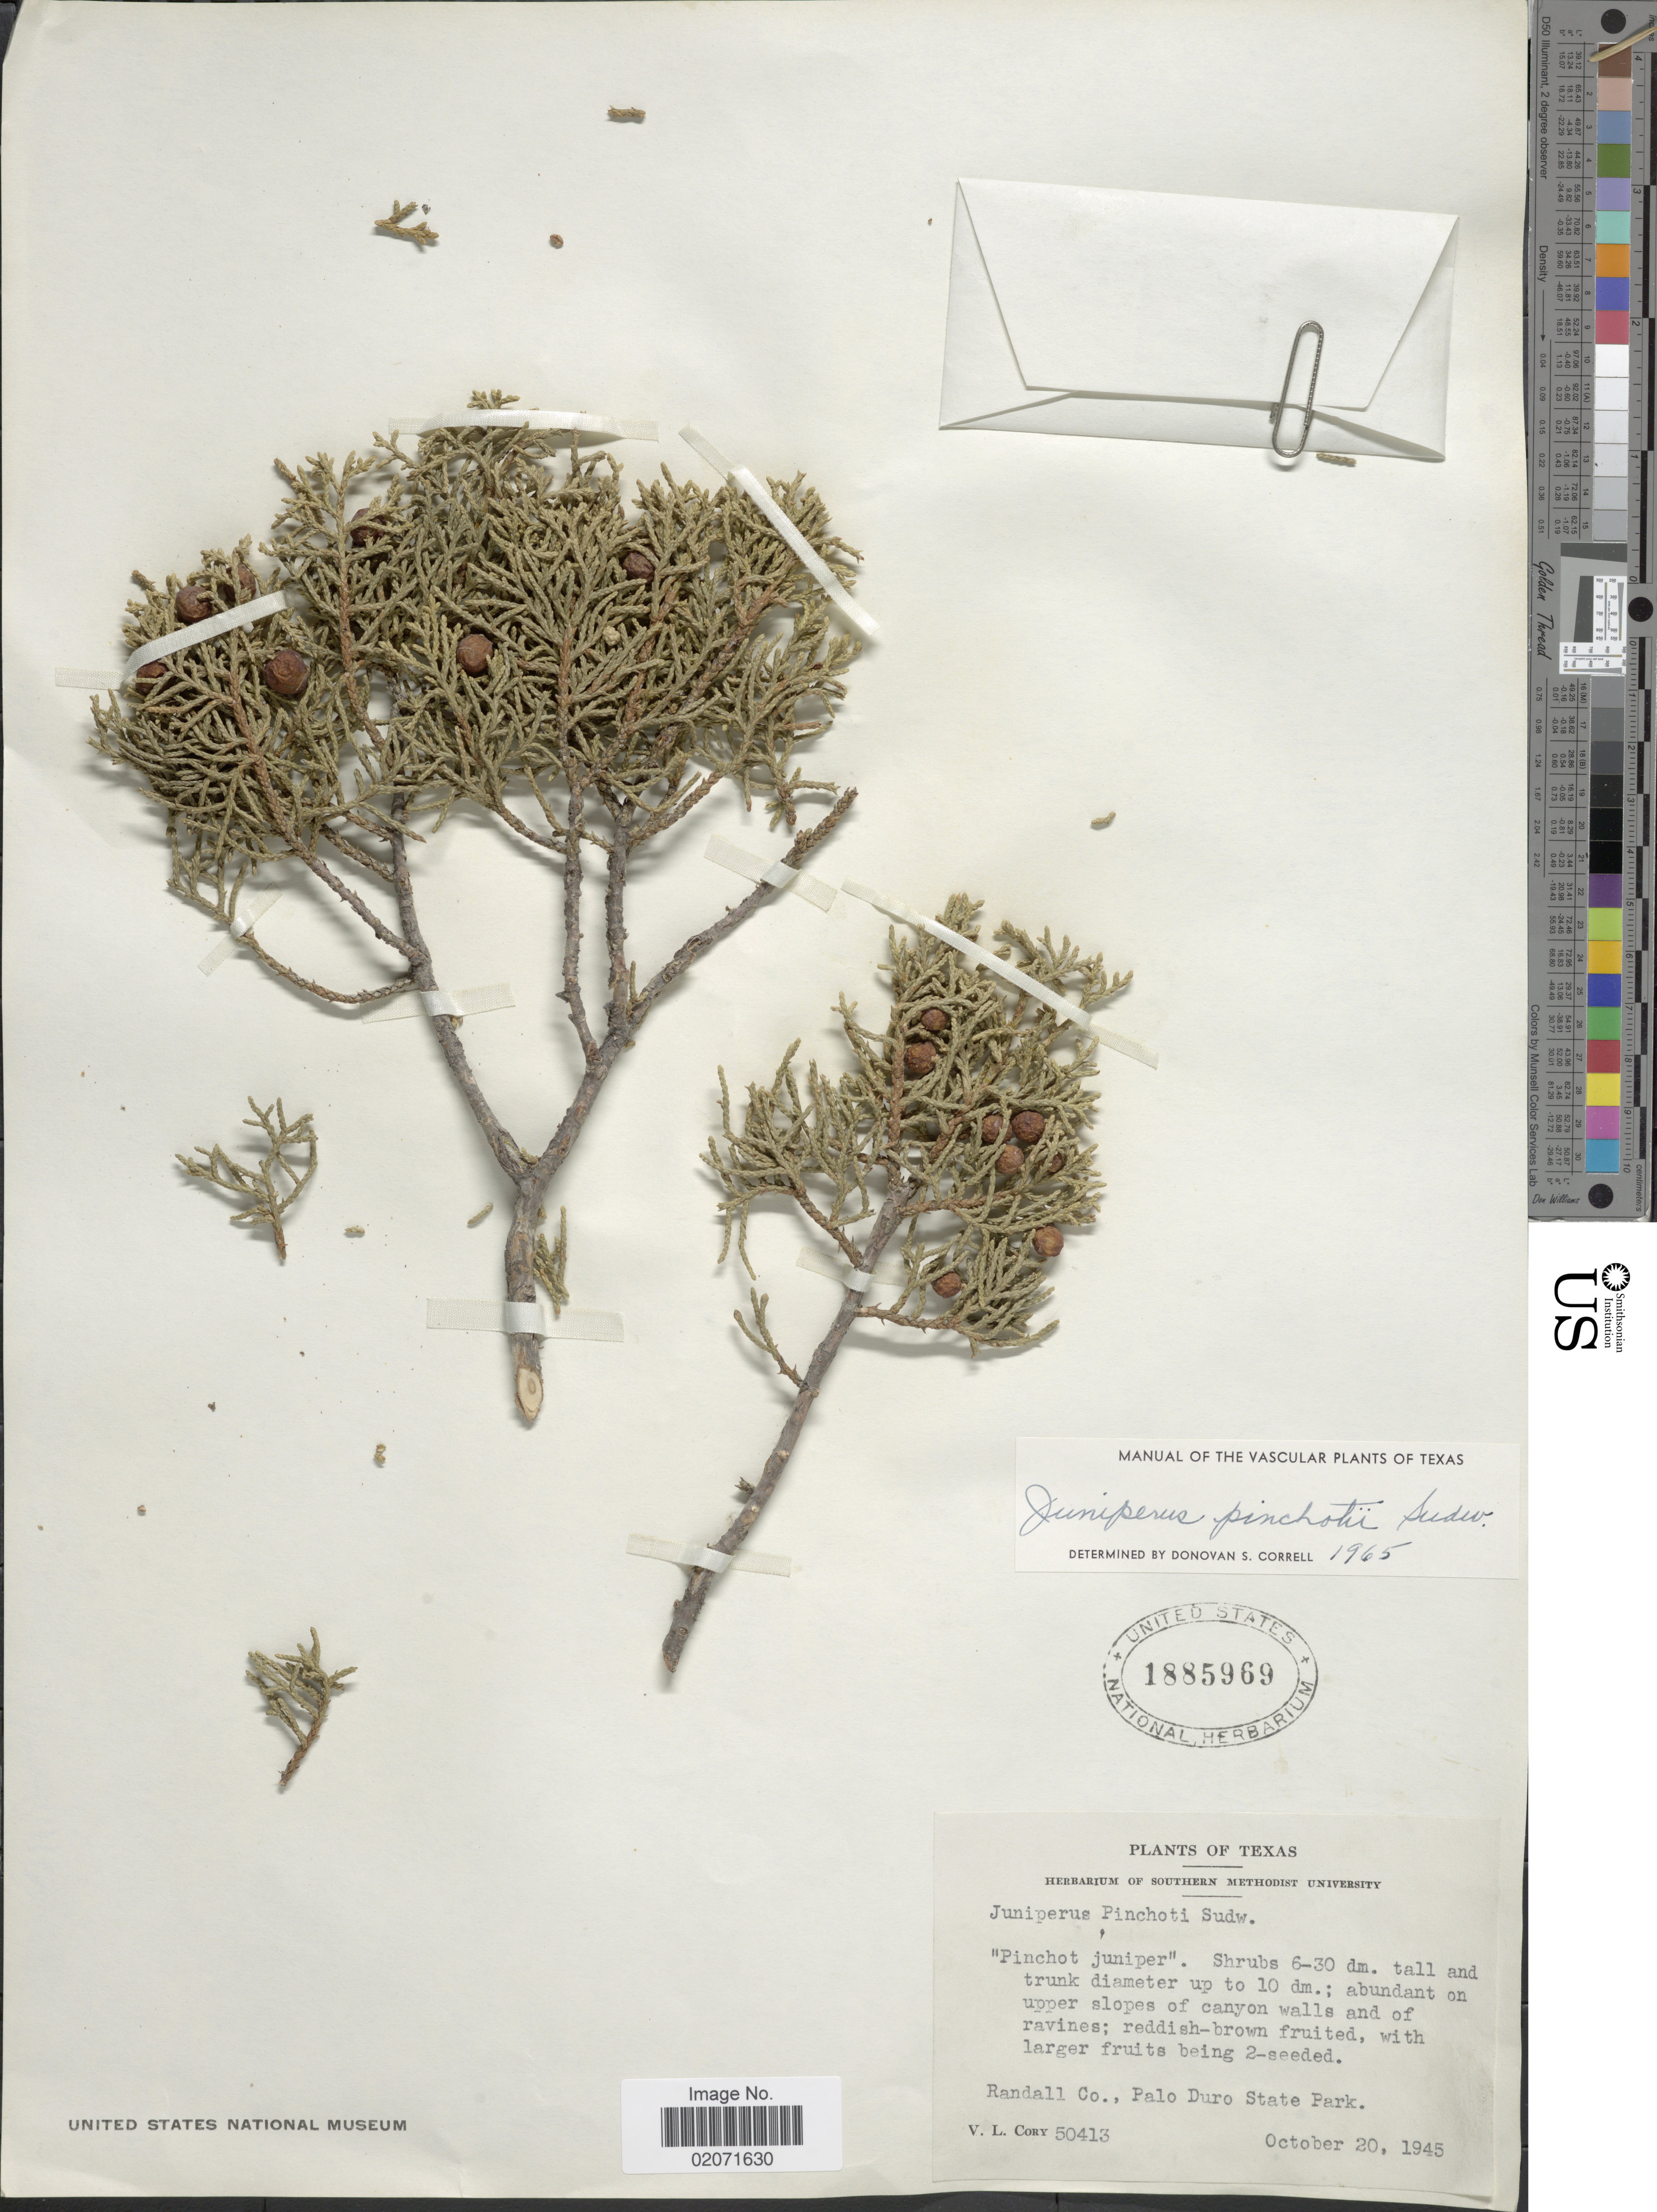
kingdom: Plantae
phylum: Tracheophyta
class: Pinopsida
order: Pinales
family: Cupressaceae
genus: Juniperus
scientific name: Juniperus pinchotii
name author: Sudw.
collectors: V. Cory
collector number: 50413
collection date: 1945-10-20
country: United States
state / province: Texas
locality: Randall Co., Palo Duro State Park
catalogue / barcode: US 1885969